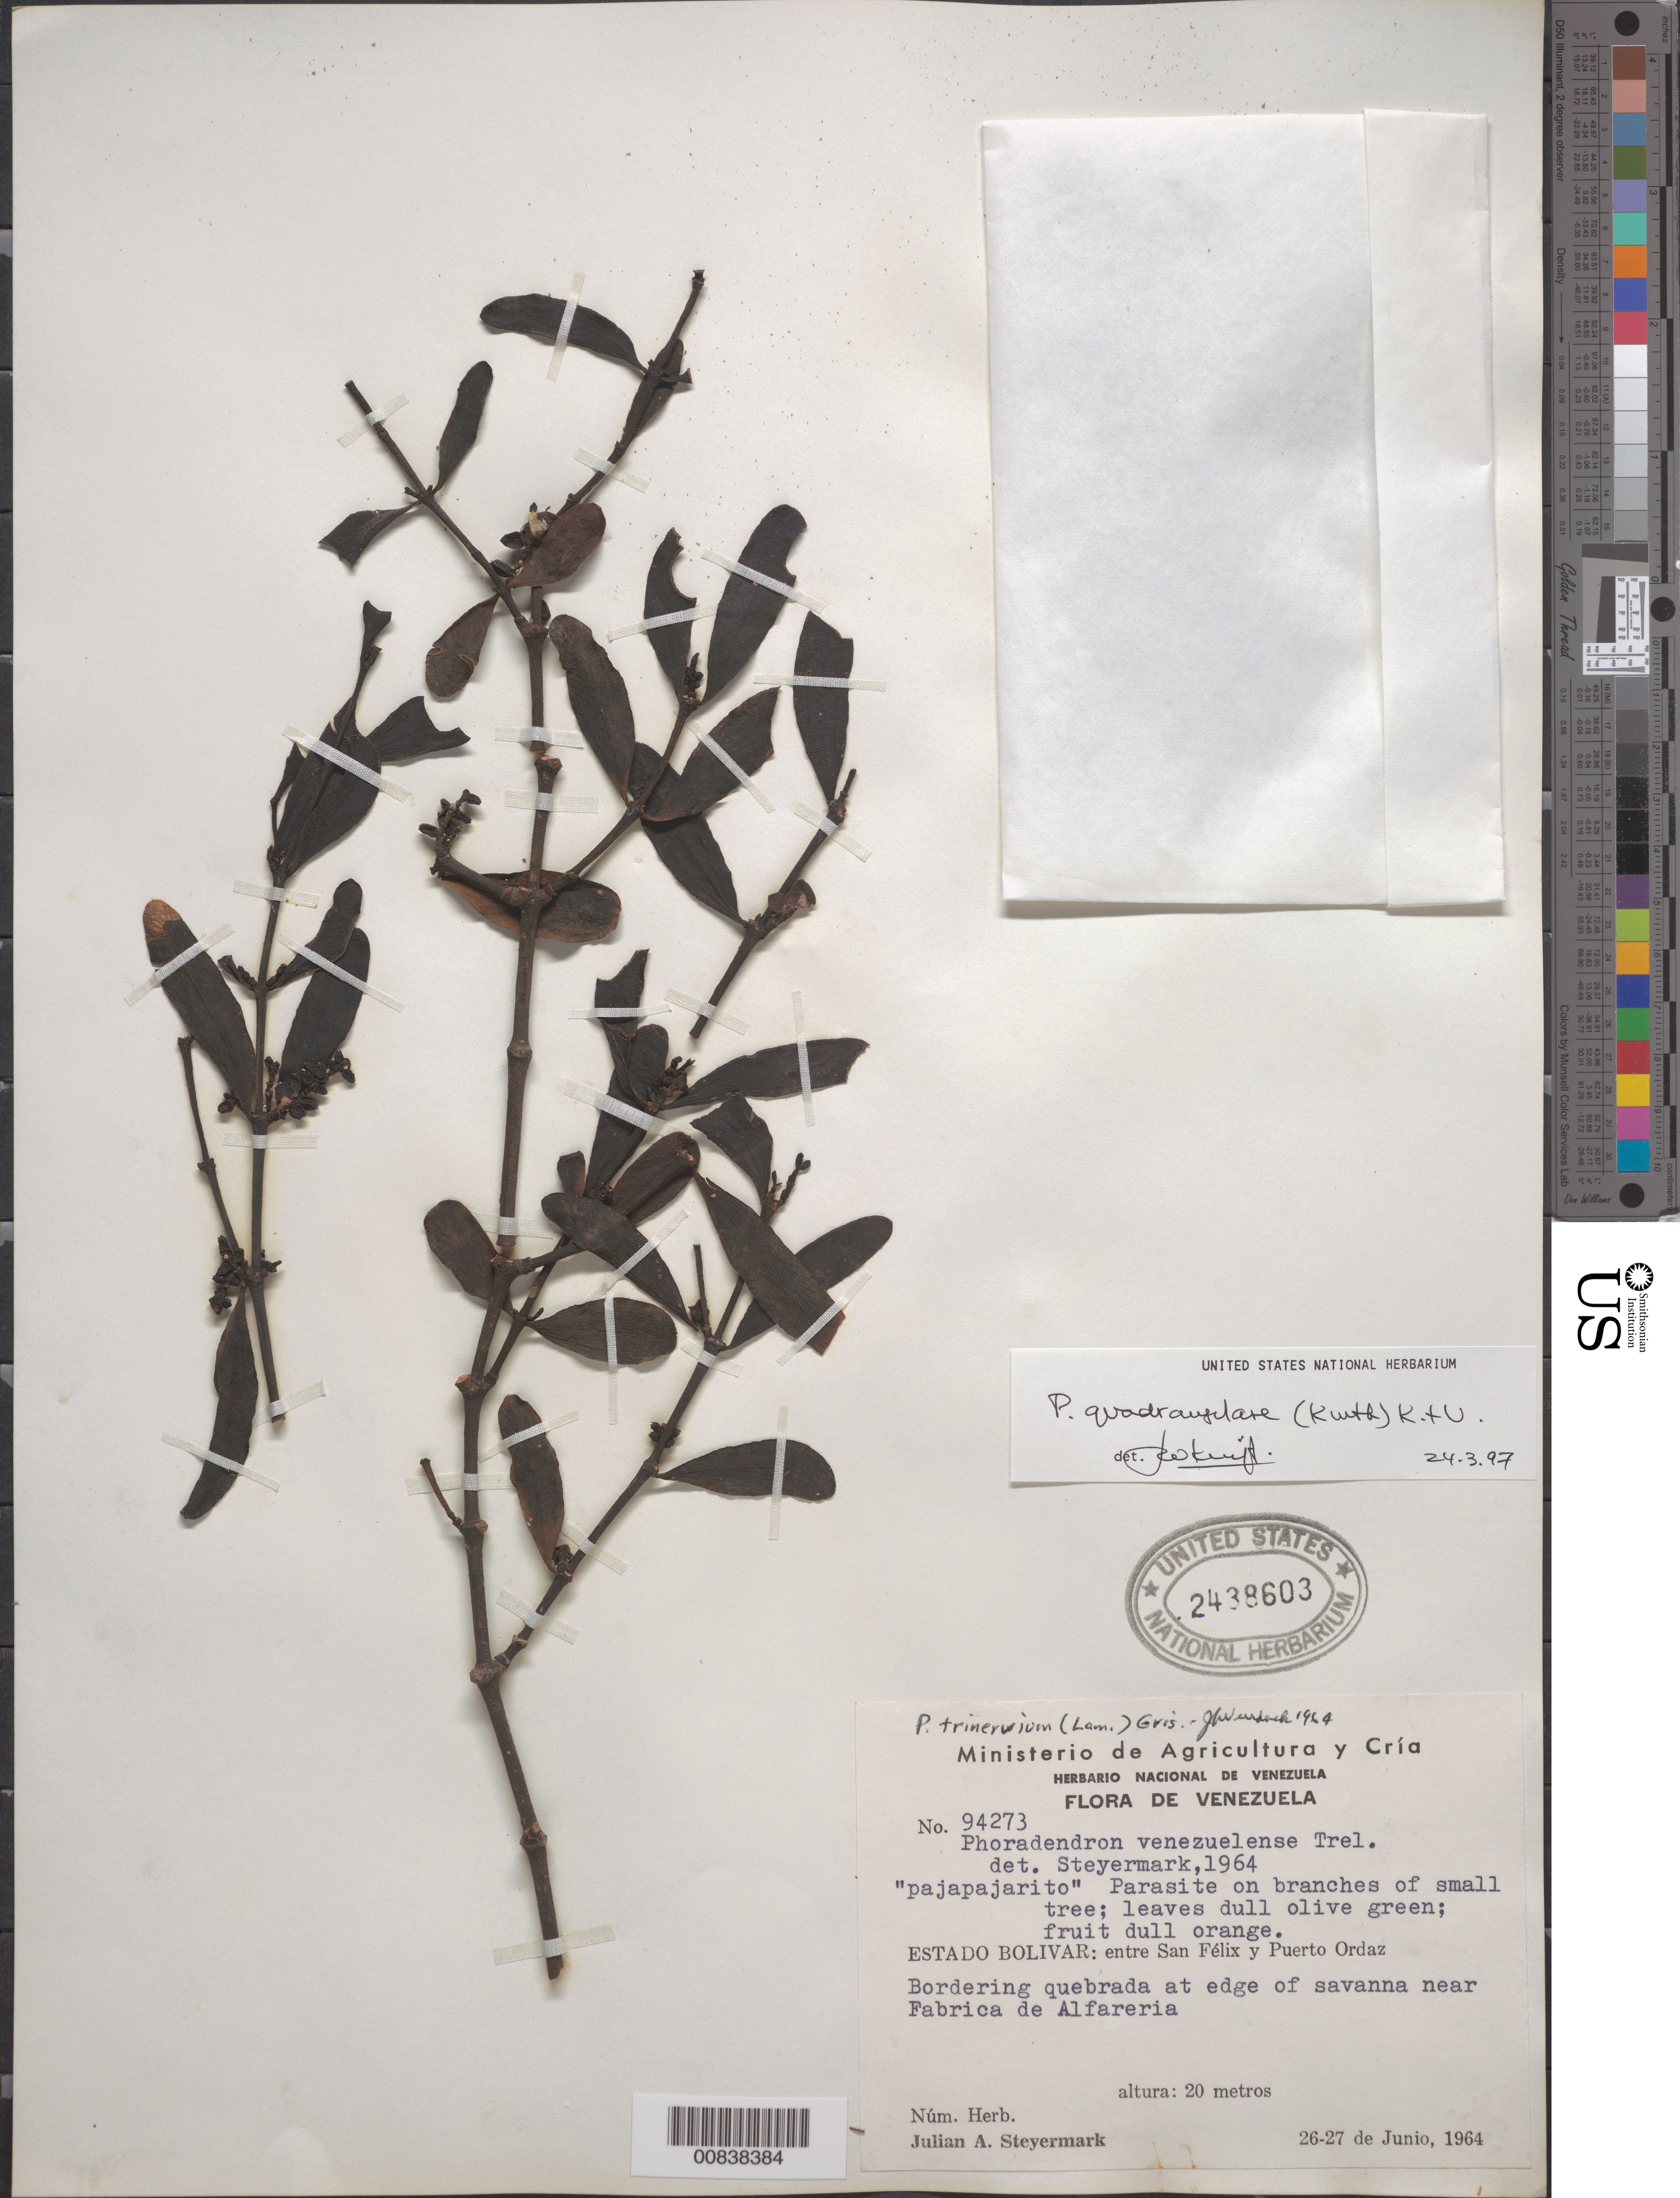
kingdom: Plantae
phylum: Tracheophyta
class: Magnoliopsida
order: Santalales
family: Viscaceae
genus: Phoradendron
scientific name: Phoradendron quadrangulare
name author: (Kunth) Griseb.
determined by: Kuijt, Job, (CANADA)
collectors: J. Steyermark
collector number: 94273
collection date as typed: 26-Jun-64 to 27-Jun-64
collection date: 1964-06-26/1964-06-27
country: Venezuela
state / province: Bolívar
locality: San Félix to Puerto Ordaz, near Fabrica de Alfareria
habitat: Quebrada at edge of savanna; on branches of small tree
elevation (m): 20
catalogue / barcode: US 2438603